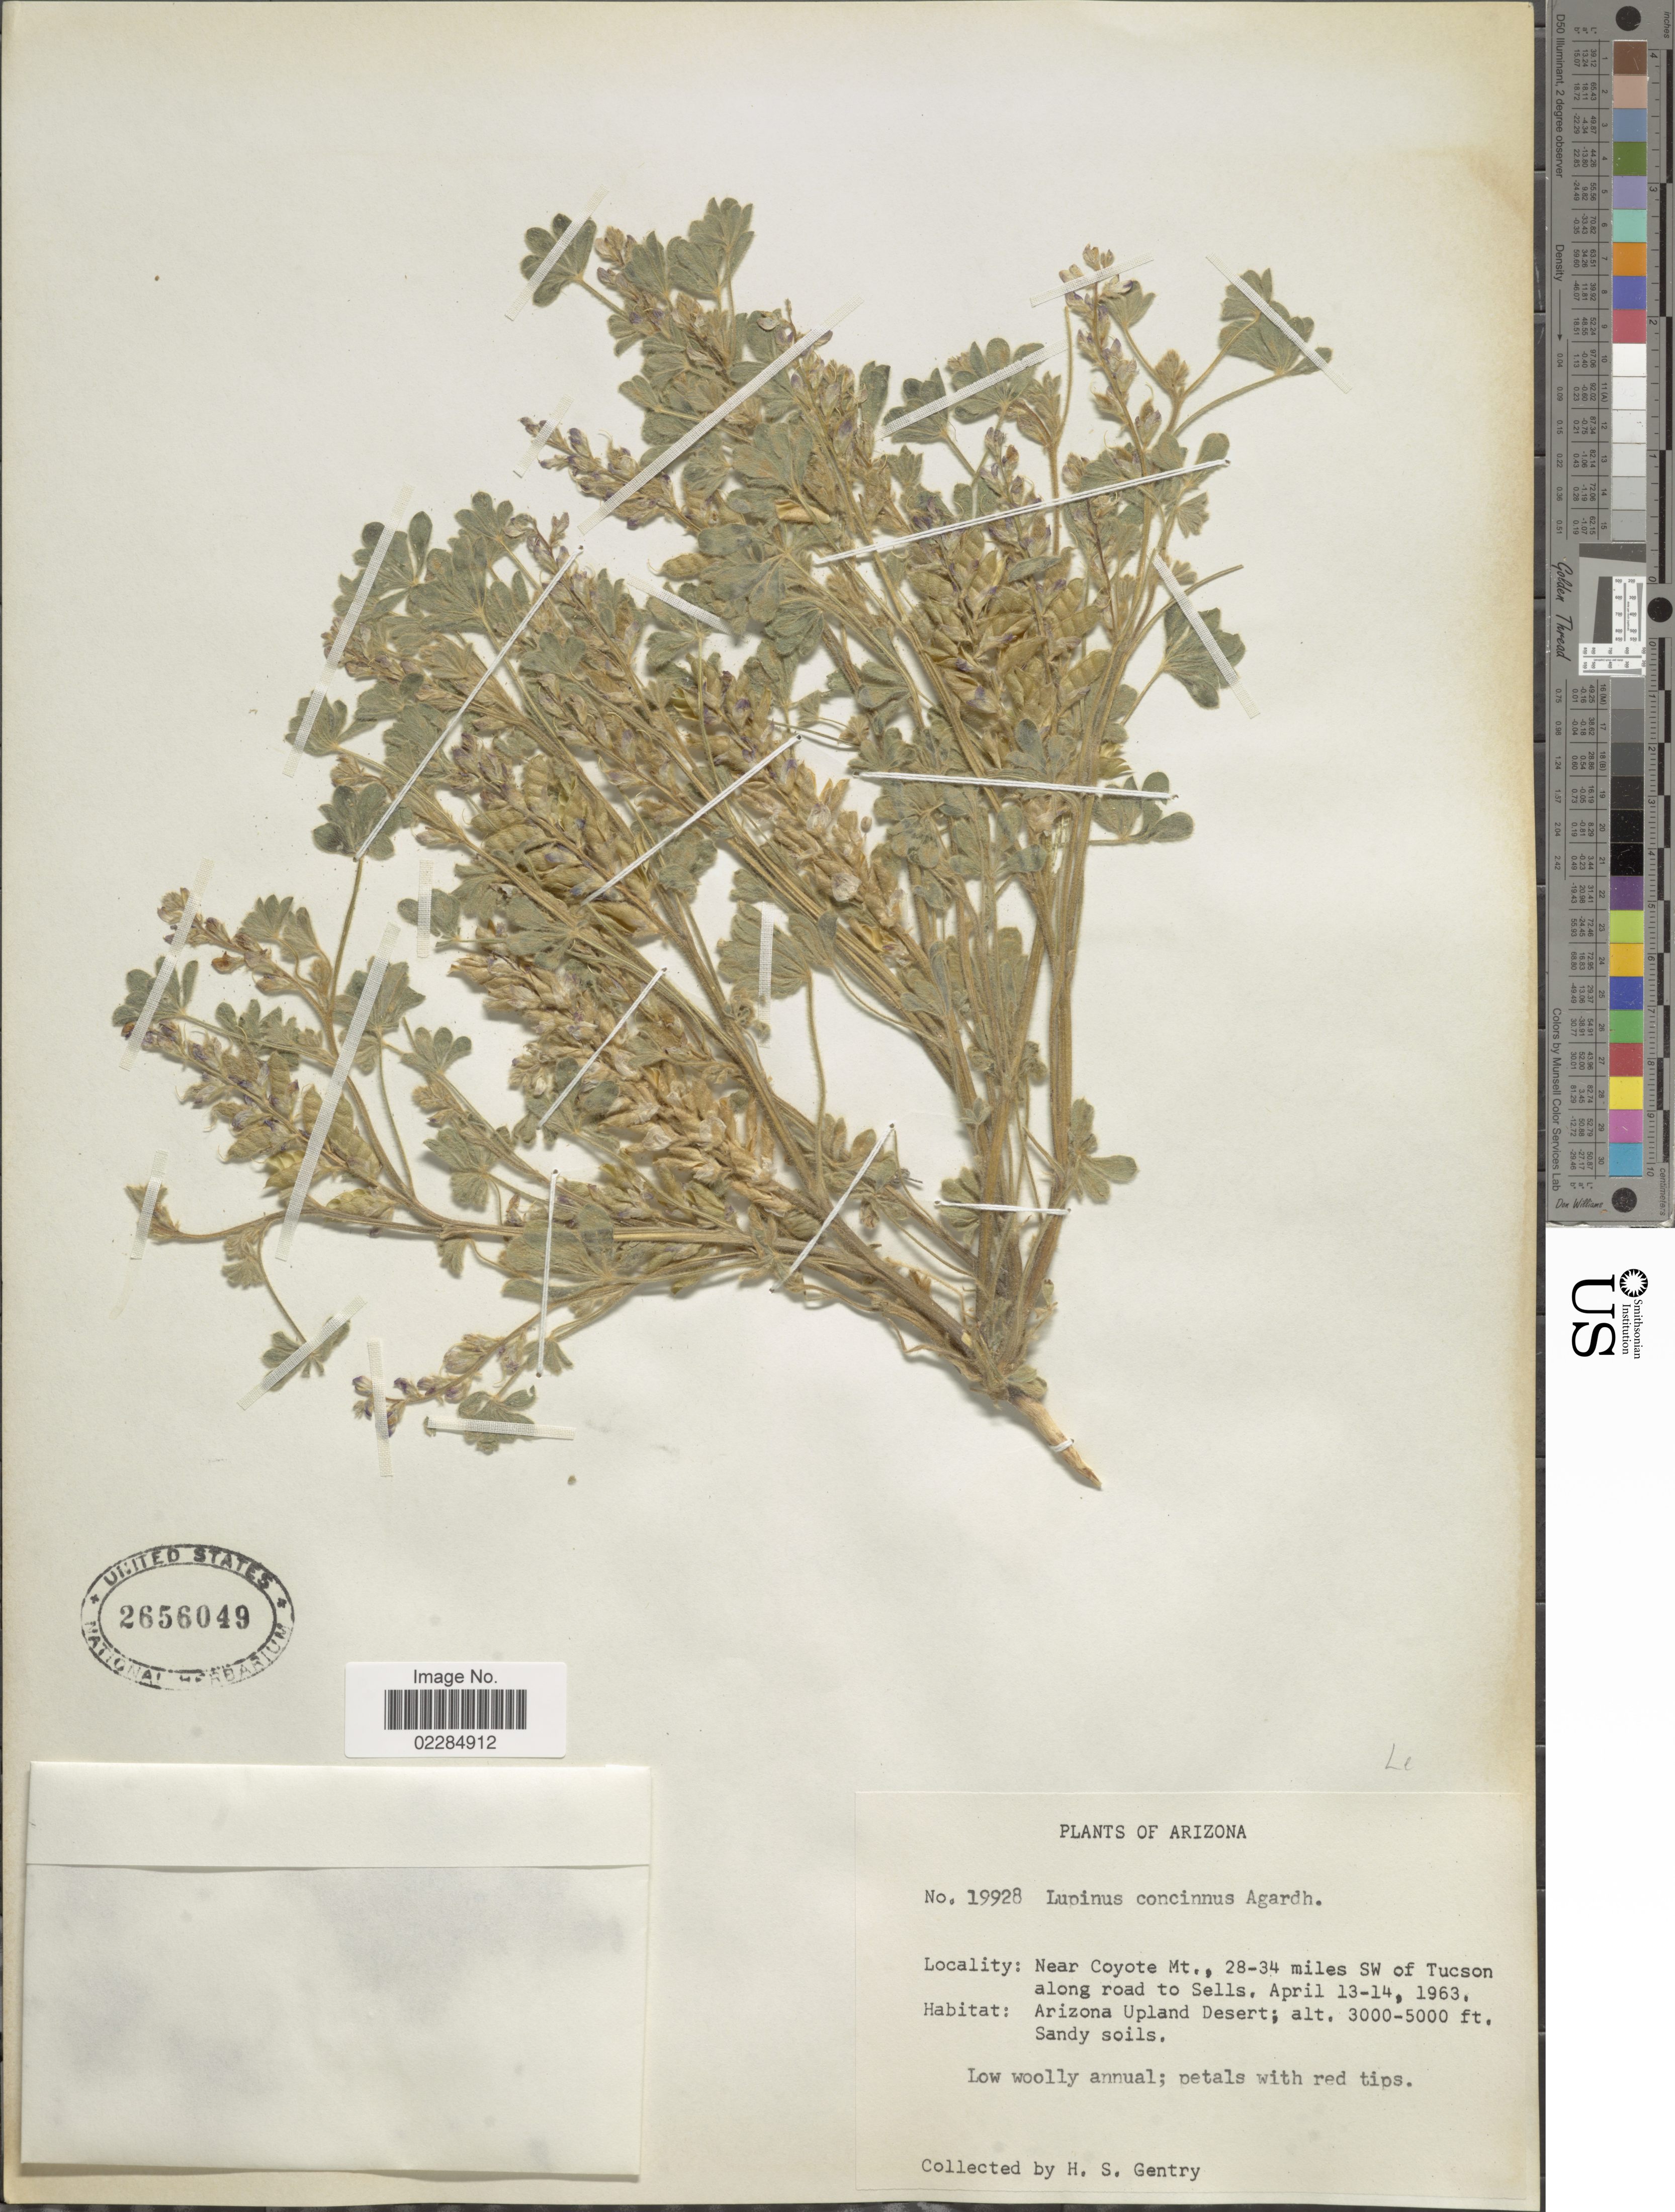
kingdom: Plantae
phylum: Tracheophyta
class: Magnoliopsida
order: Fabales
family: Fabaceae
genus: Lupinus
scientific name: Lupinus concinnus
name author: J. Agardh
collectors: H. S. Gentry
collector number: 19928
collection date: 1963-04-13/1963-04-14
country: United States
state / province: Arizona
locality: Near Coyote Mt., 28- 34 miles SW of Tucson along the road to Sells, Arizona Upland Desert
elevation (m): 914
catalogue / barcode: US 2656049